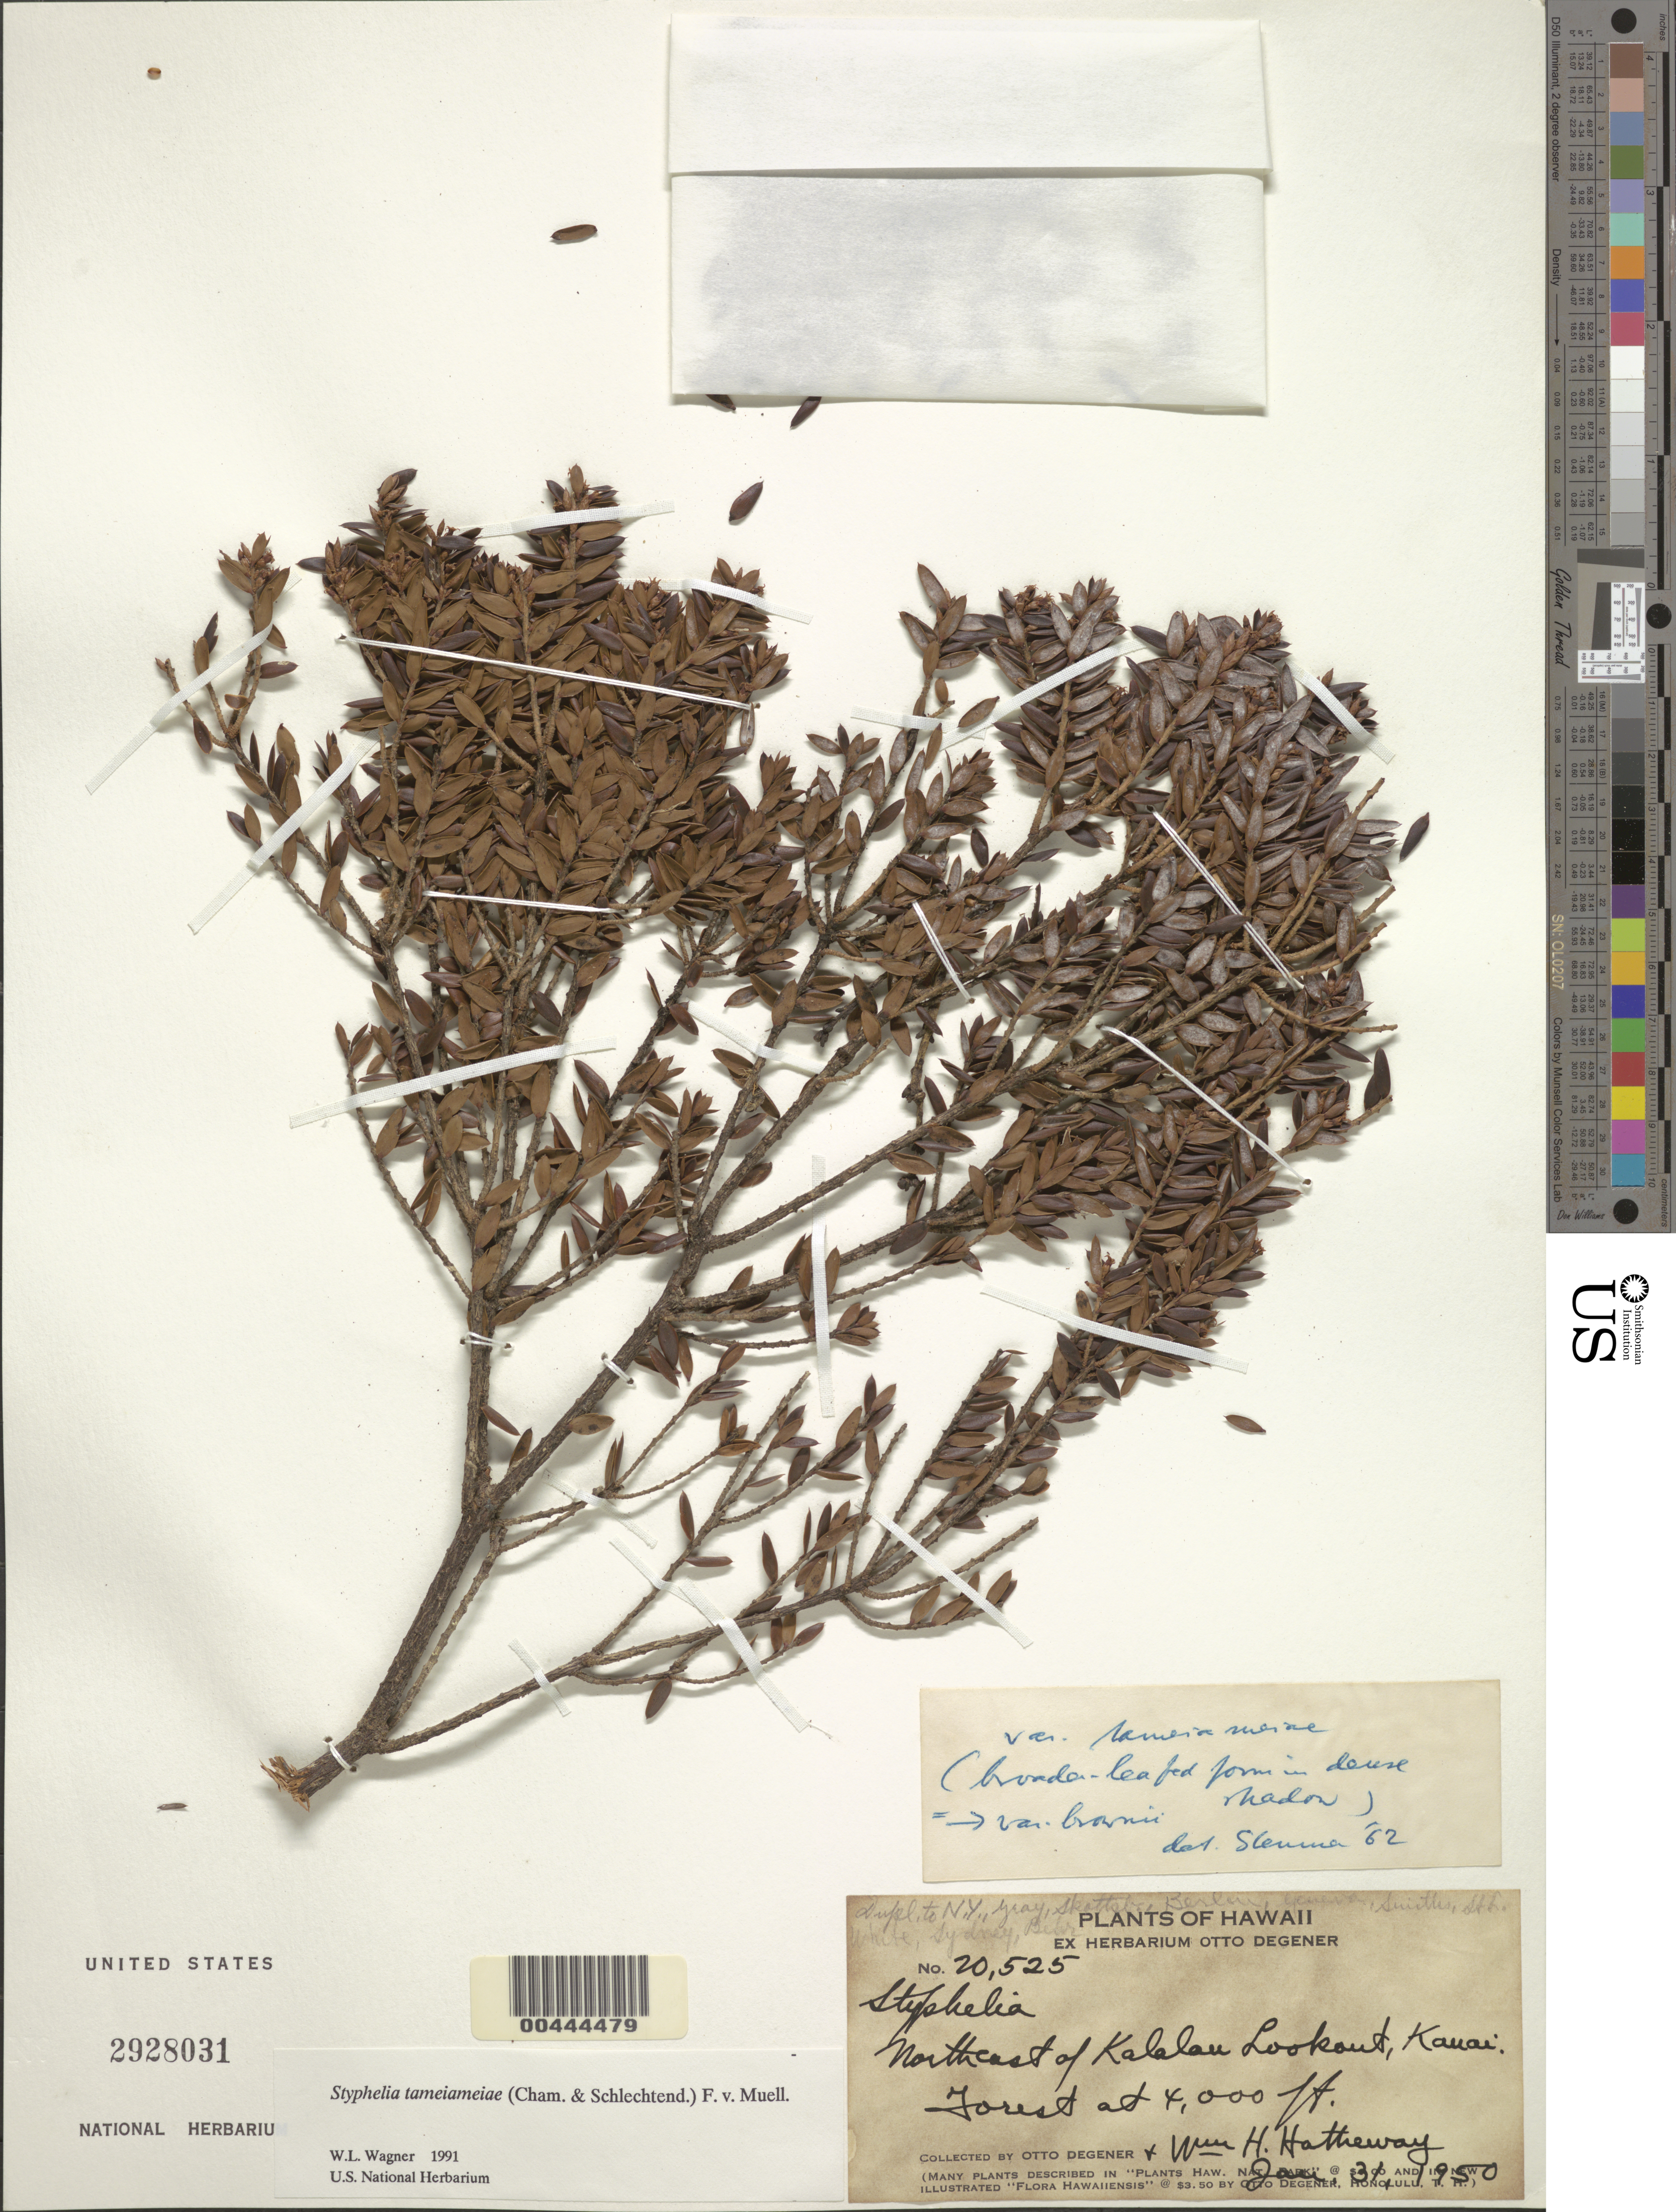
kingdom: Plantae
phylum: Tracheophyta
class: Magnoliopsida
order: Ericales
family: Ericaceae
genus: Leptecophylla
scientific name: Leptecophylla tameiameiae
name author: (Cham. & Schltdl.) C.M. Weiller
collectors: O. Degener & W. H. Hatheway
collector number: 20525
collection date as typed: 31 Jan 1950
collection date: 1950-01-31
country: United States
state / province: Hawaii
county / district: Kauai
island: Kaua'i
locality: NE of Kalalau Lookout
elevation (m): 1219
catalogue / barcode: US 2928031